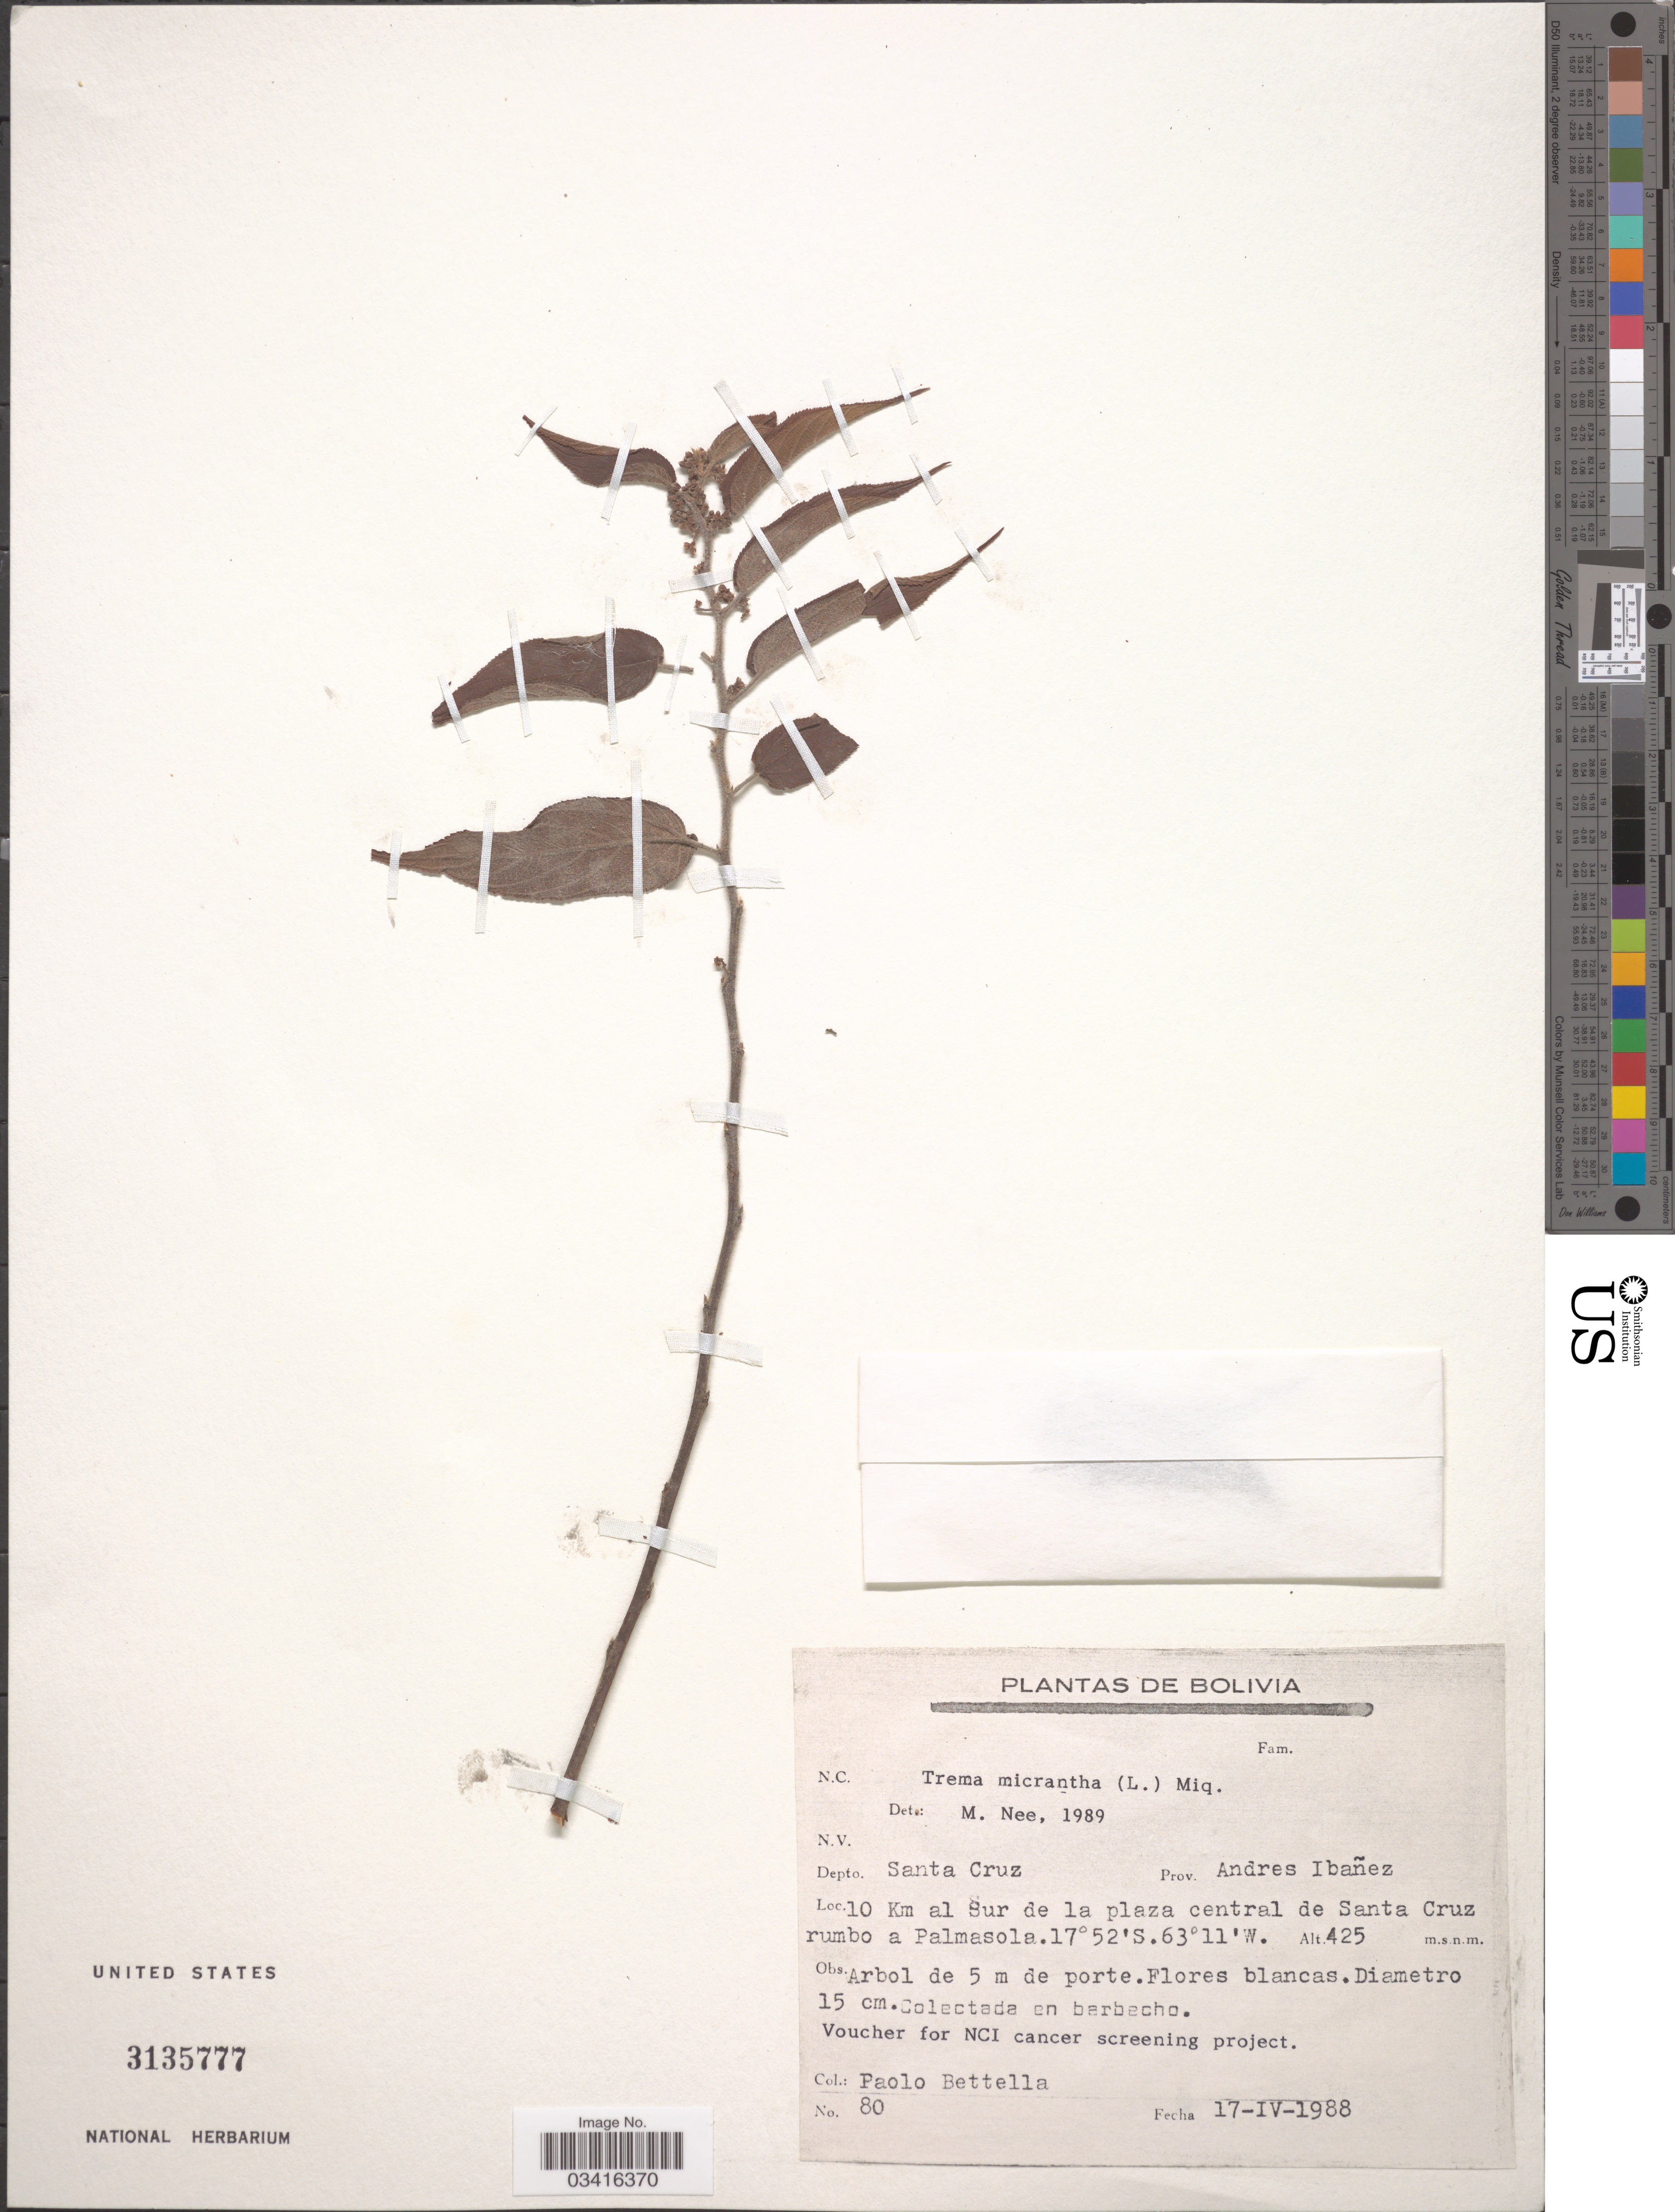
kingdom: Plantae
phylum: Tracheophyta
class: Magnoliopsida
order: Rosales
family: Cannabaceae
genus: Trema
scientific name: Trema micranthum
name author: (L.) Blume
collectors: P. Bettella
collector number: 80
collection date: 1988-04-17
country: Bolivia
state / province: Santa Cruz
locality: Depto. Santa Cruz. Prov. Andres Ibañez. 10 Km al Sur de la plaza central de Santa Cruz rumbo a Palmasola.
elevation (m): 425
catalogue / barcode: US 3135777